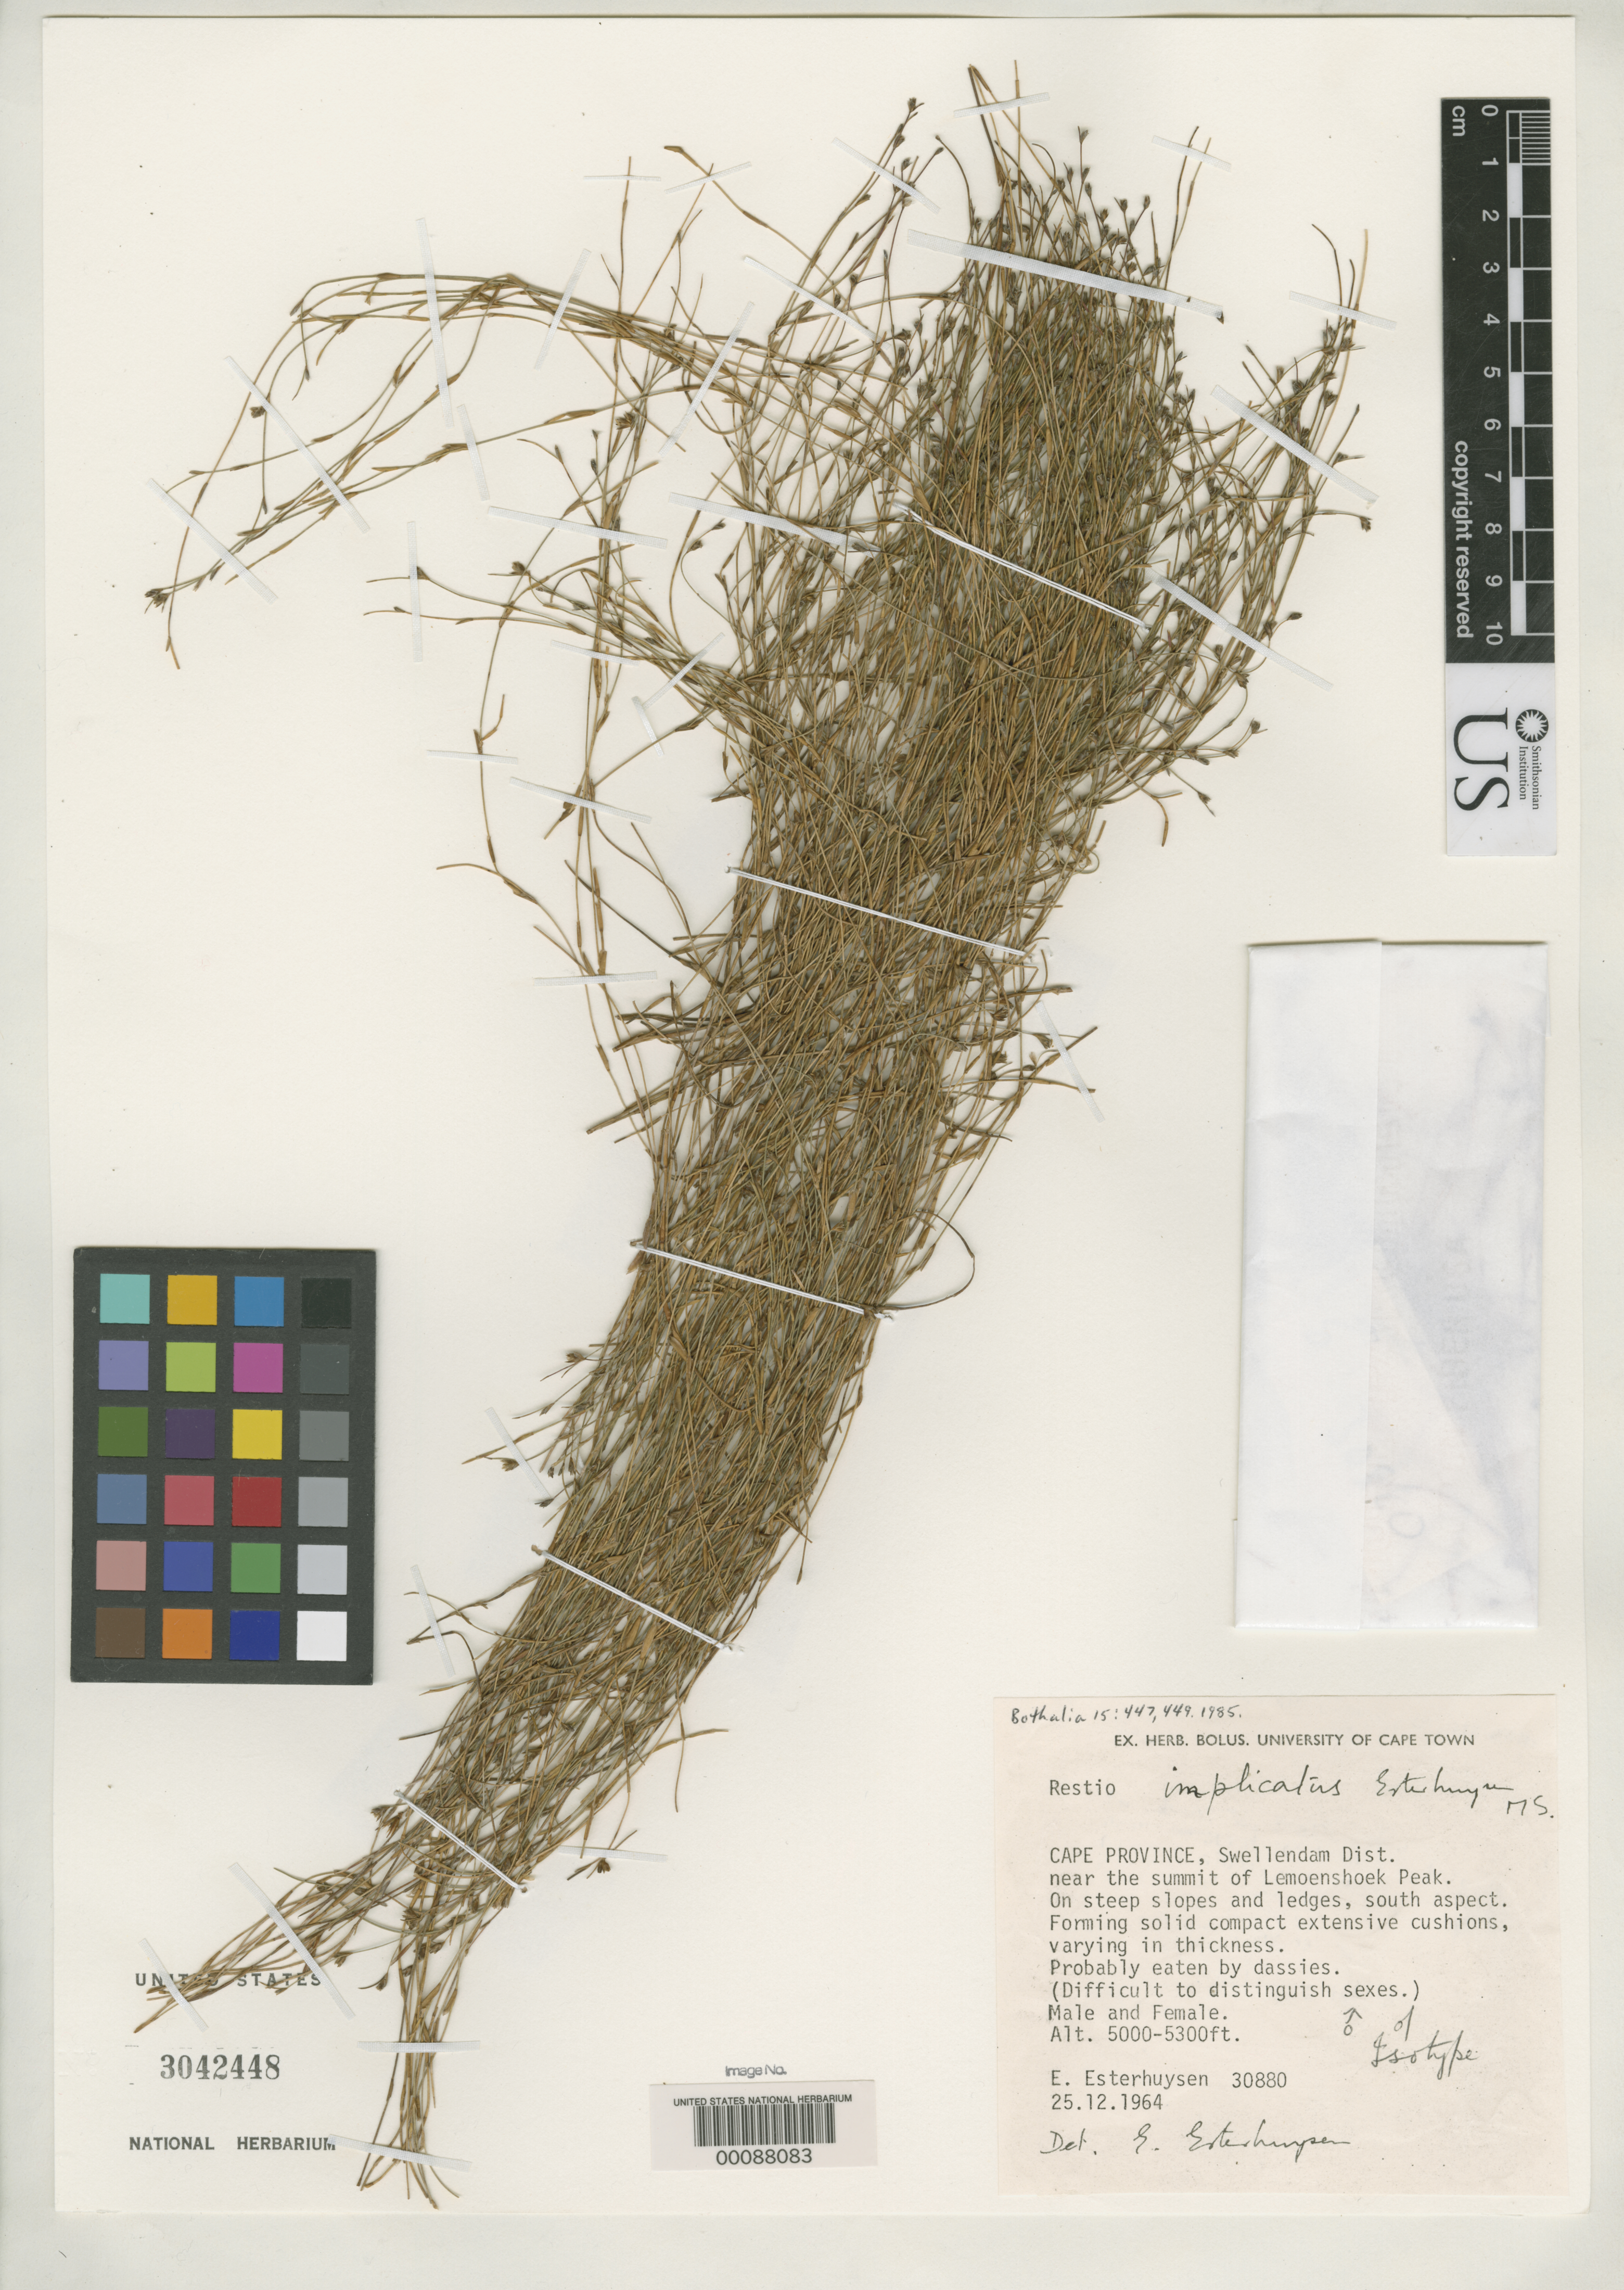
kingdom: Plantae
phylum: Tracheophyta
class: Liliopsida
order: Poales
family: Restionaceae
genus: Restio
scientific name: Restio implicatus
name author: Esterh.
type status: Isotype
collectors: E. E. Esterhuysen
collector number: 30880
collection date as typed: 25 Dec 1964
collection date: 1964-12-25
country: South Africa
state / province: Western Cape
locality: Near summit of Lemoenshoek Peak. Swellendam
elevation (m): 5000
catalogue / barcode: US 3042448